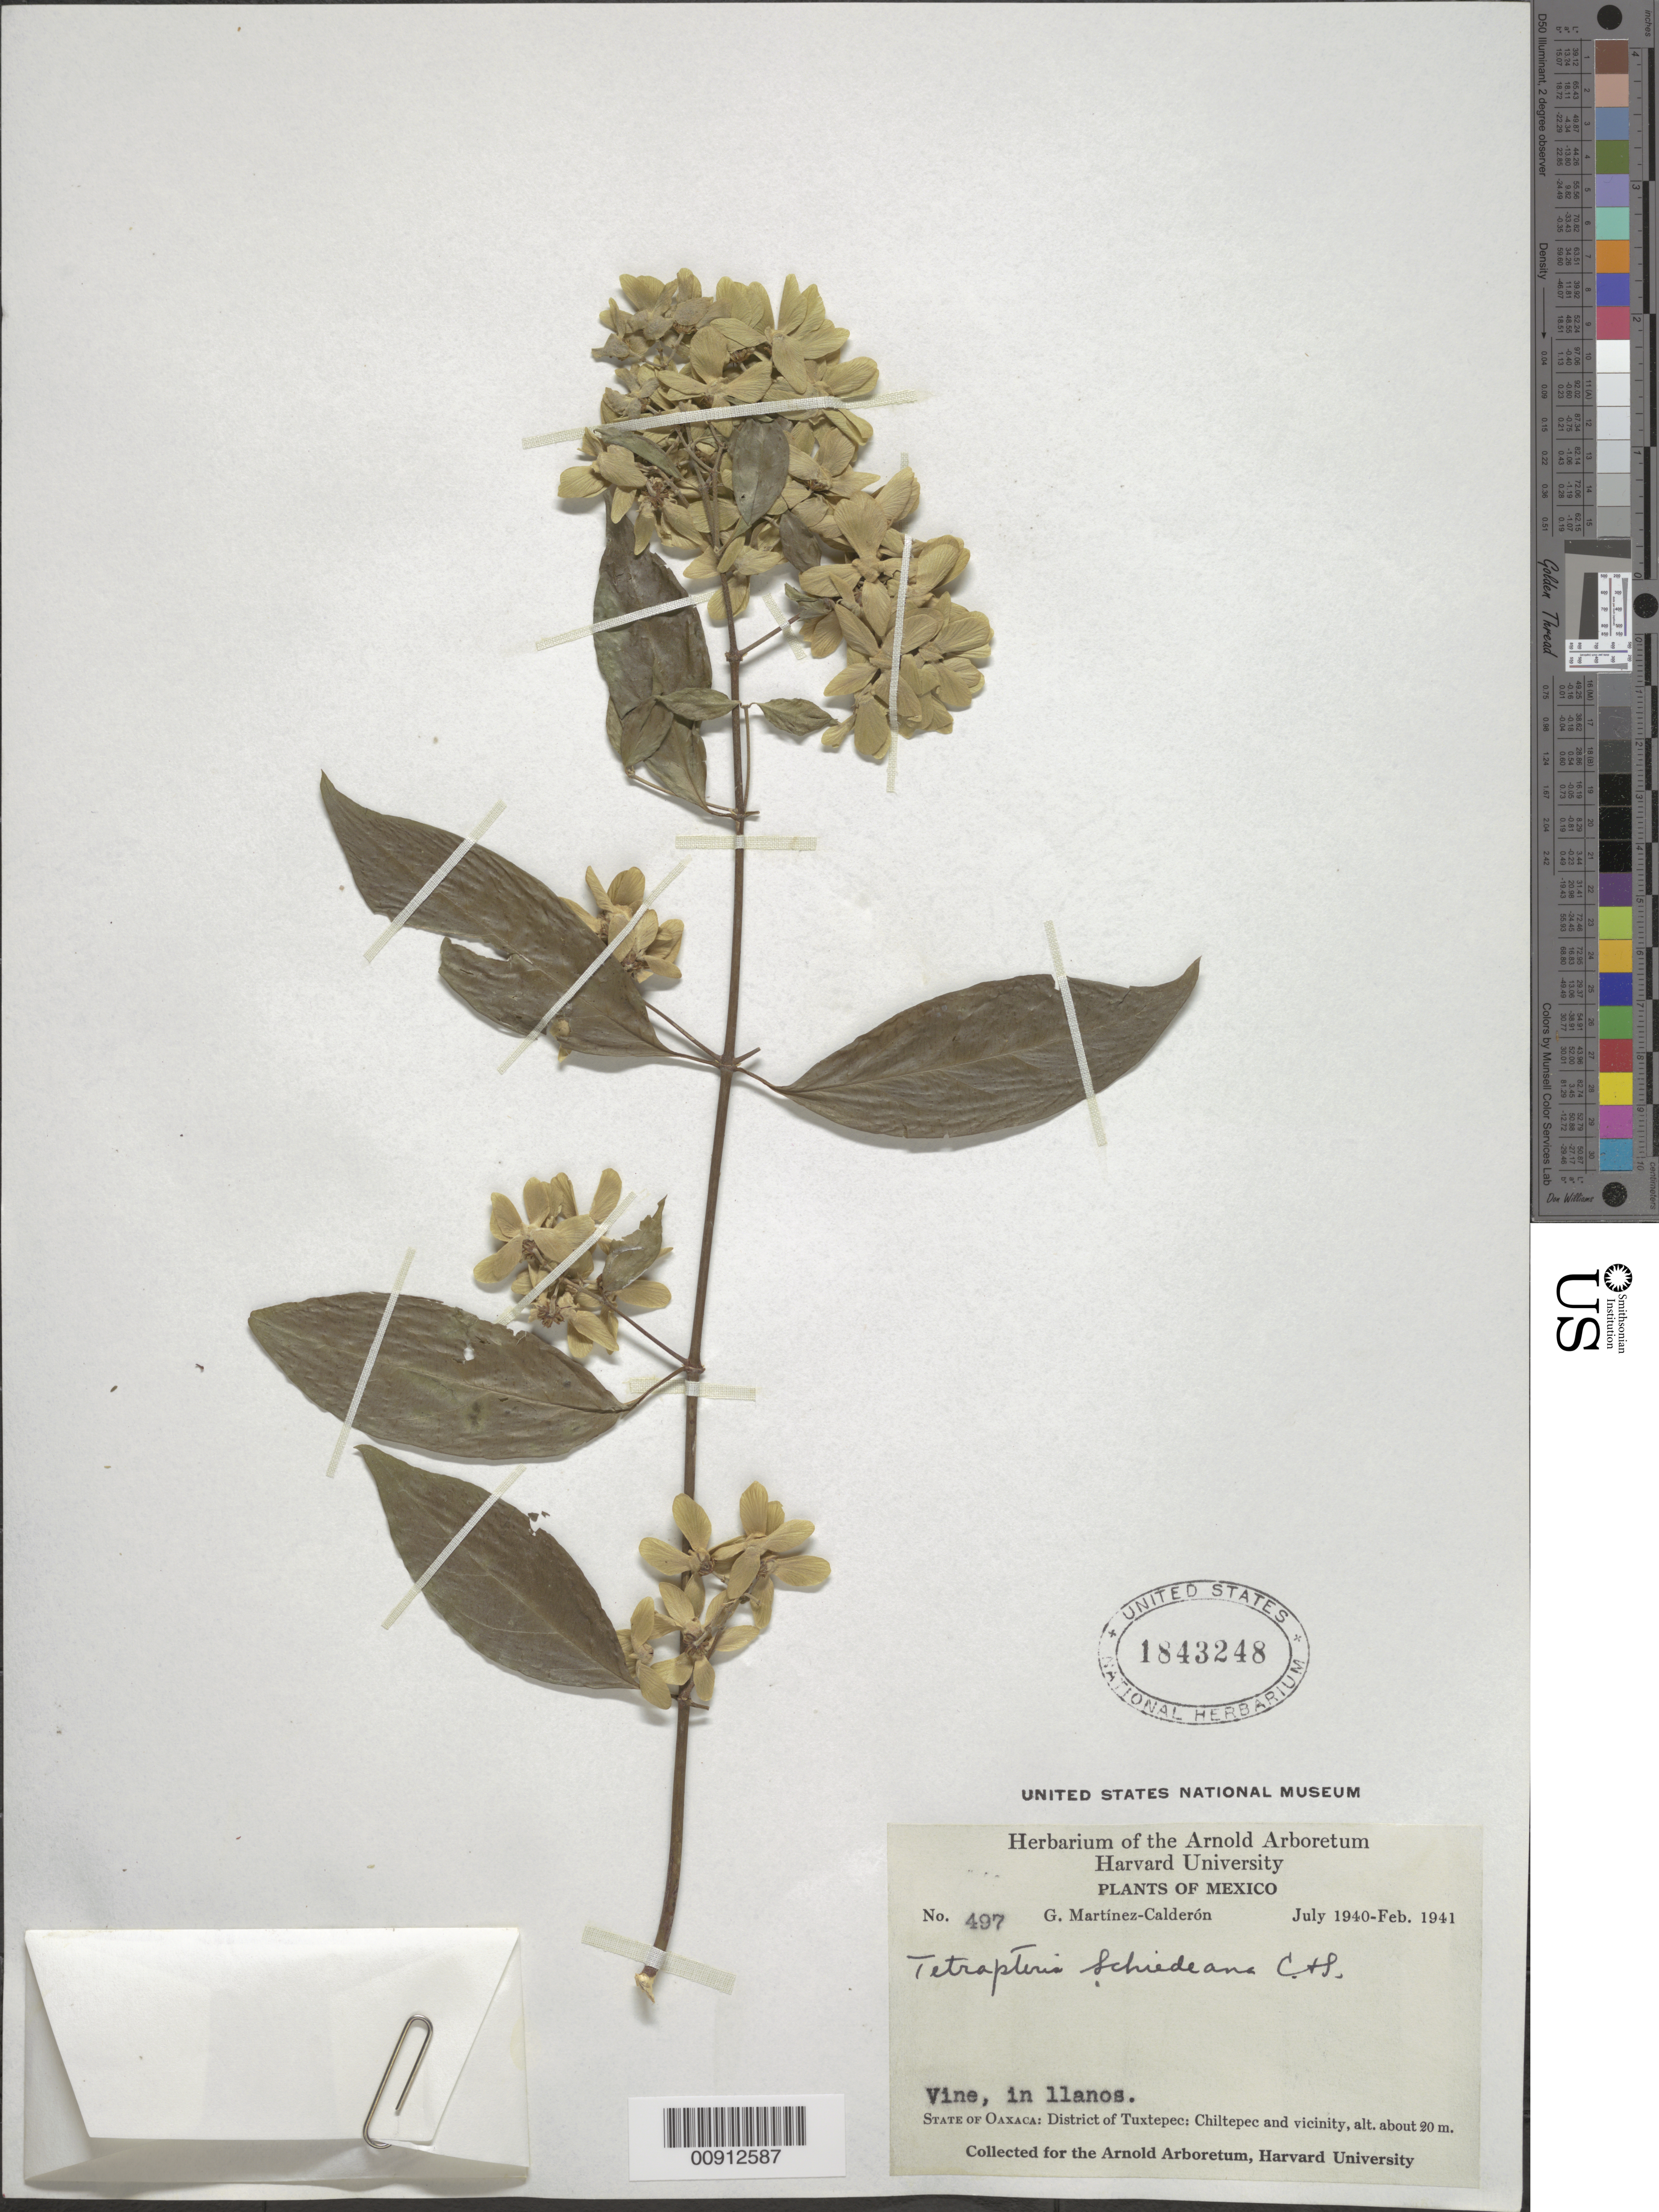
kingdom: Plantae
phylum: Tracheophyta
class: Magnoliopsida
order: Malpighiales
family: Malpighiaceae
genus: Tetrapterys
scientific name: Tetrapterys schiedeana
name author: Schltdl. & Cham.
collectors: G. Martinez-C.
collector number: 497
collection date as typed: Jul 1940 to -- Feb 1941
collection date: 1940-07/1941-02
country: Mexico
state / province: Oaxaca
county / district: Tuxtepec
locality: State of Oaxaca: District of Tuxtepec: Chiltepec and vicinity.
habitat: In llanos.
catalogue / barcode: US 1843248